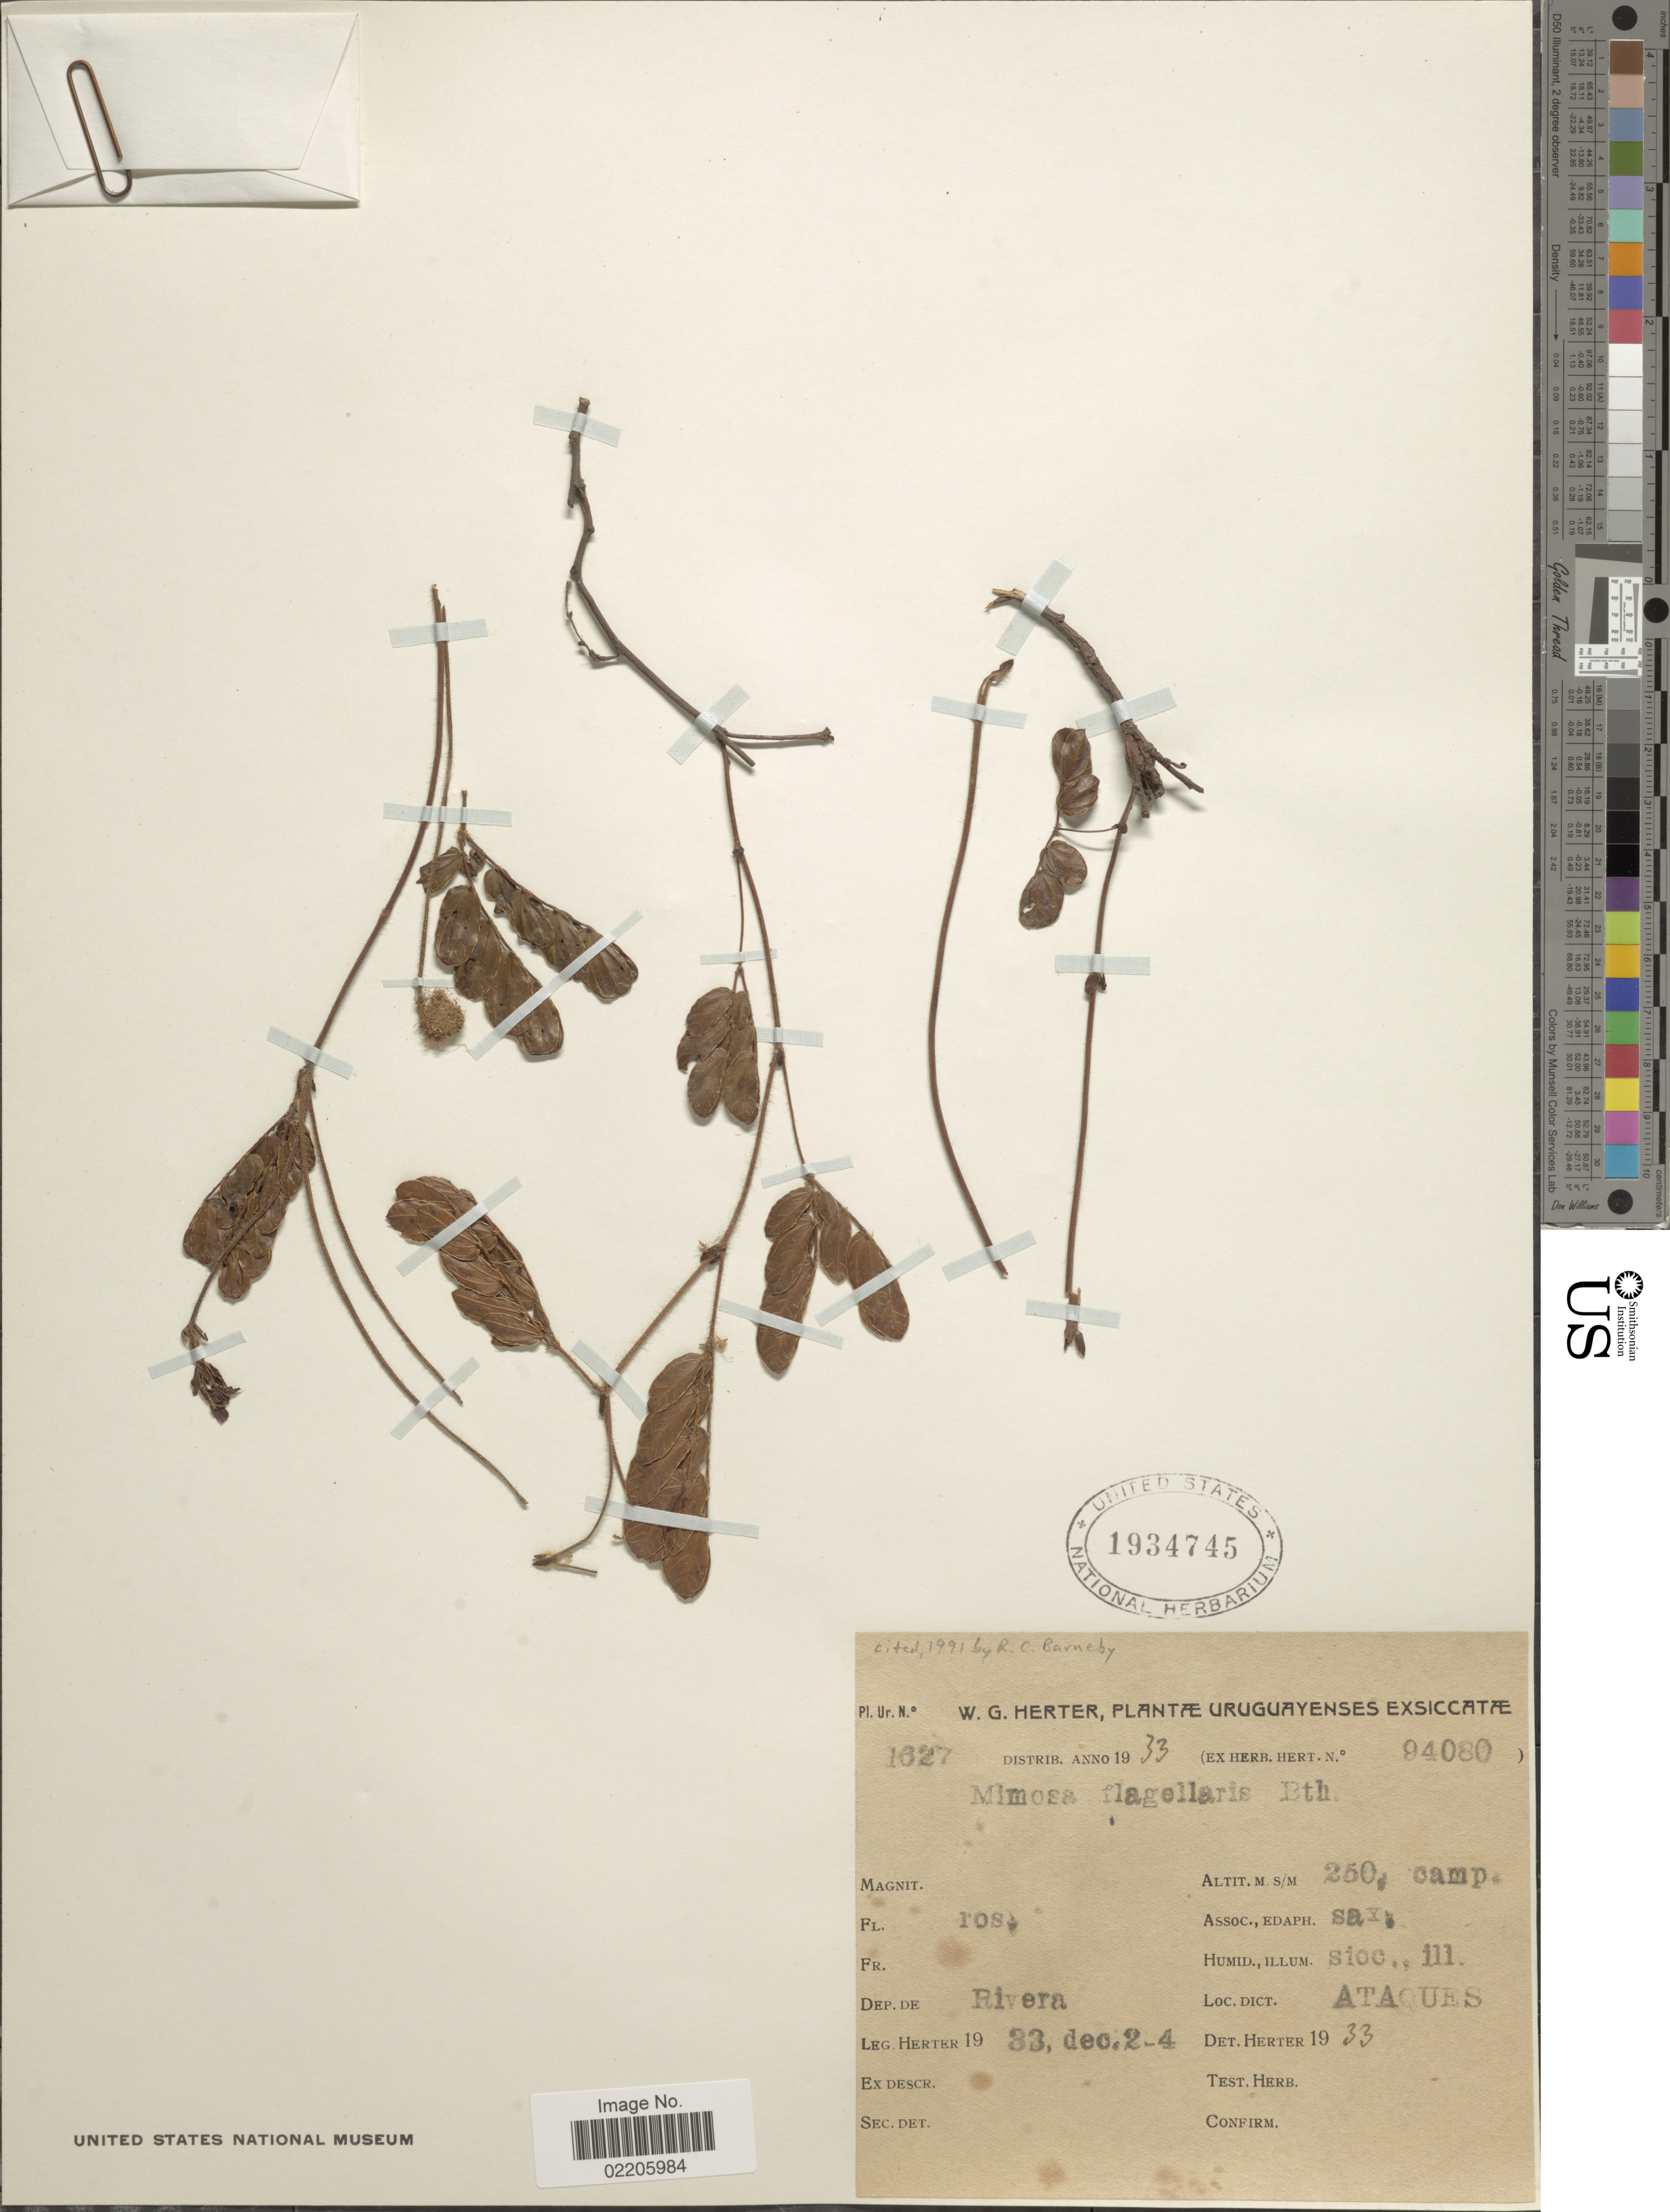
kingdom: Plantae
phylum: Tracheophyta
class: Magnoliopsida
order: Fabales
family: Fabaceae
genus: Mimosa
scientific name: Mimosa flagellaris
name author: Benth.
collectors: W. G. Herter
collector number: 1627/94080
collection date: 1933-12-02/1933-12-04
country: Uruguay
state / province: Rivera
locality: Uruguayenses. Dep. de : Rivera. Ataques.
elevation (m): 250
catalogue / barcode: US 1934745